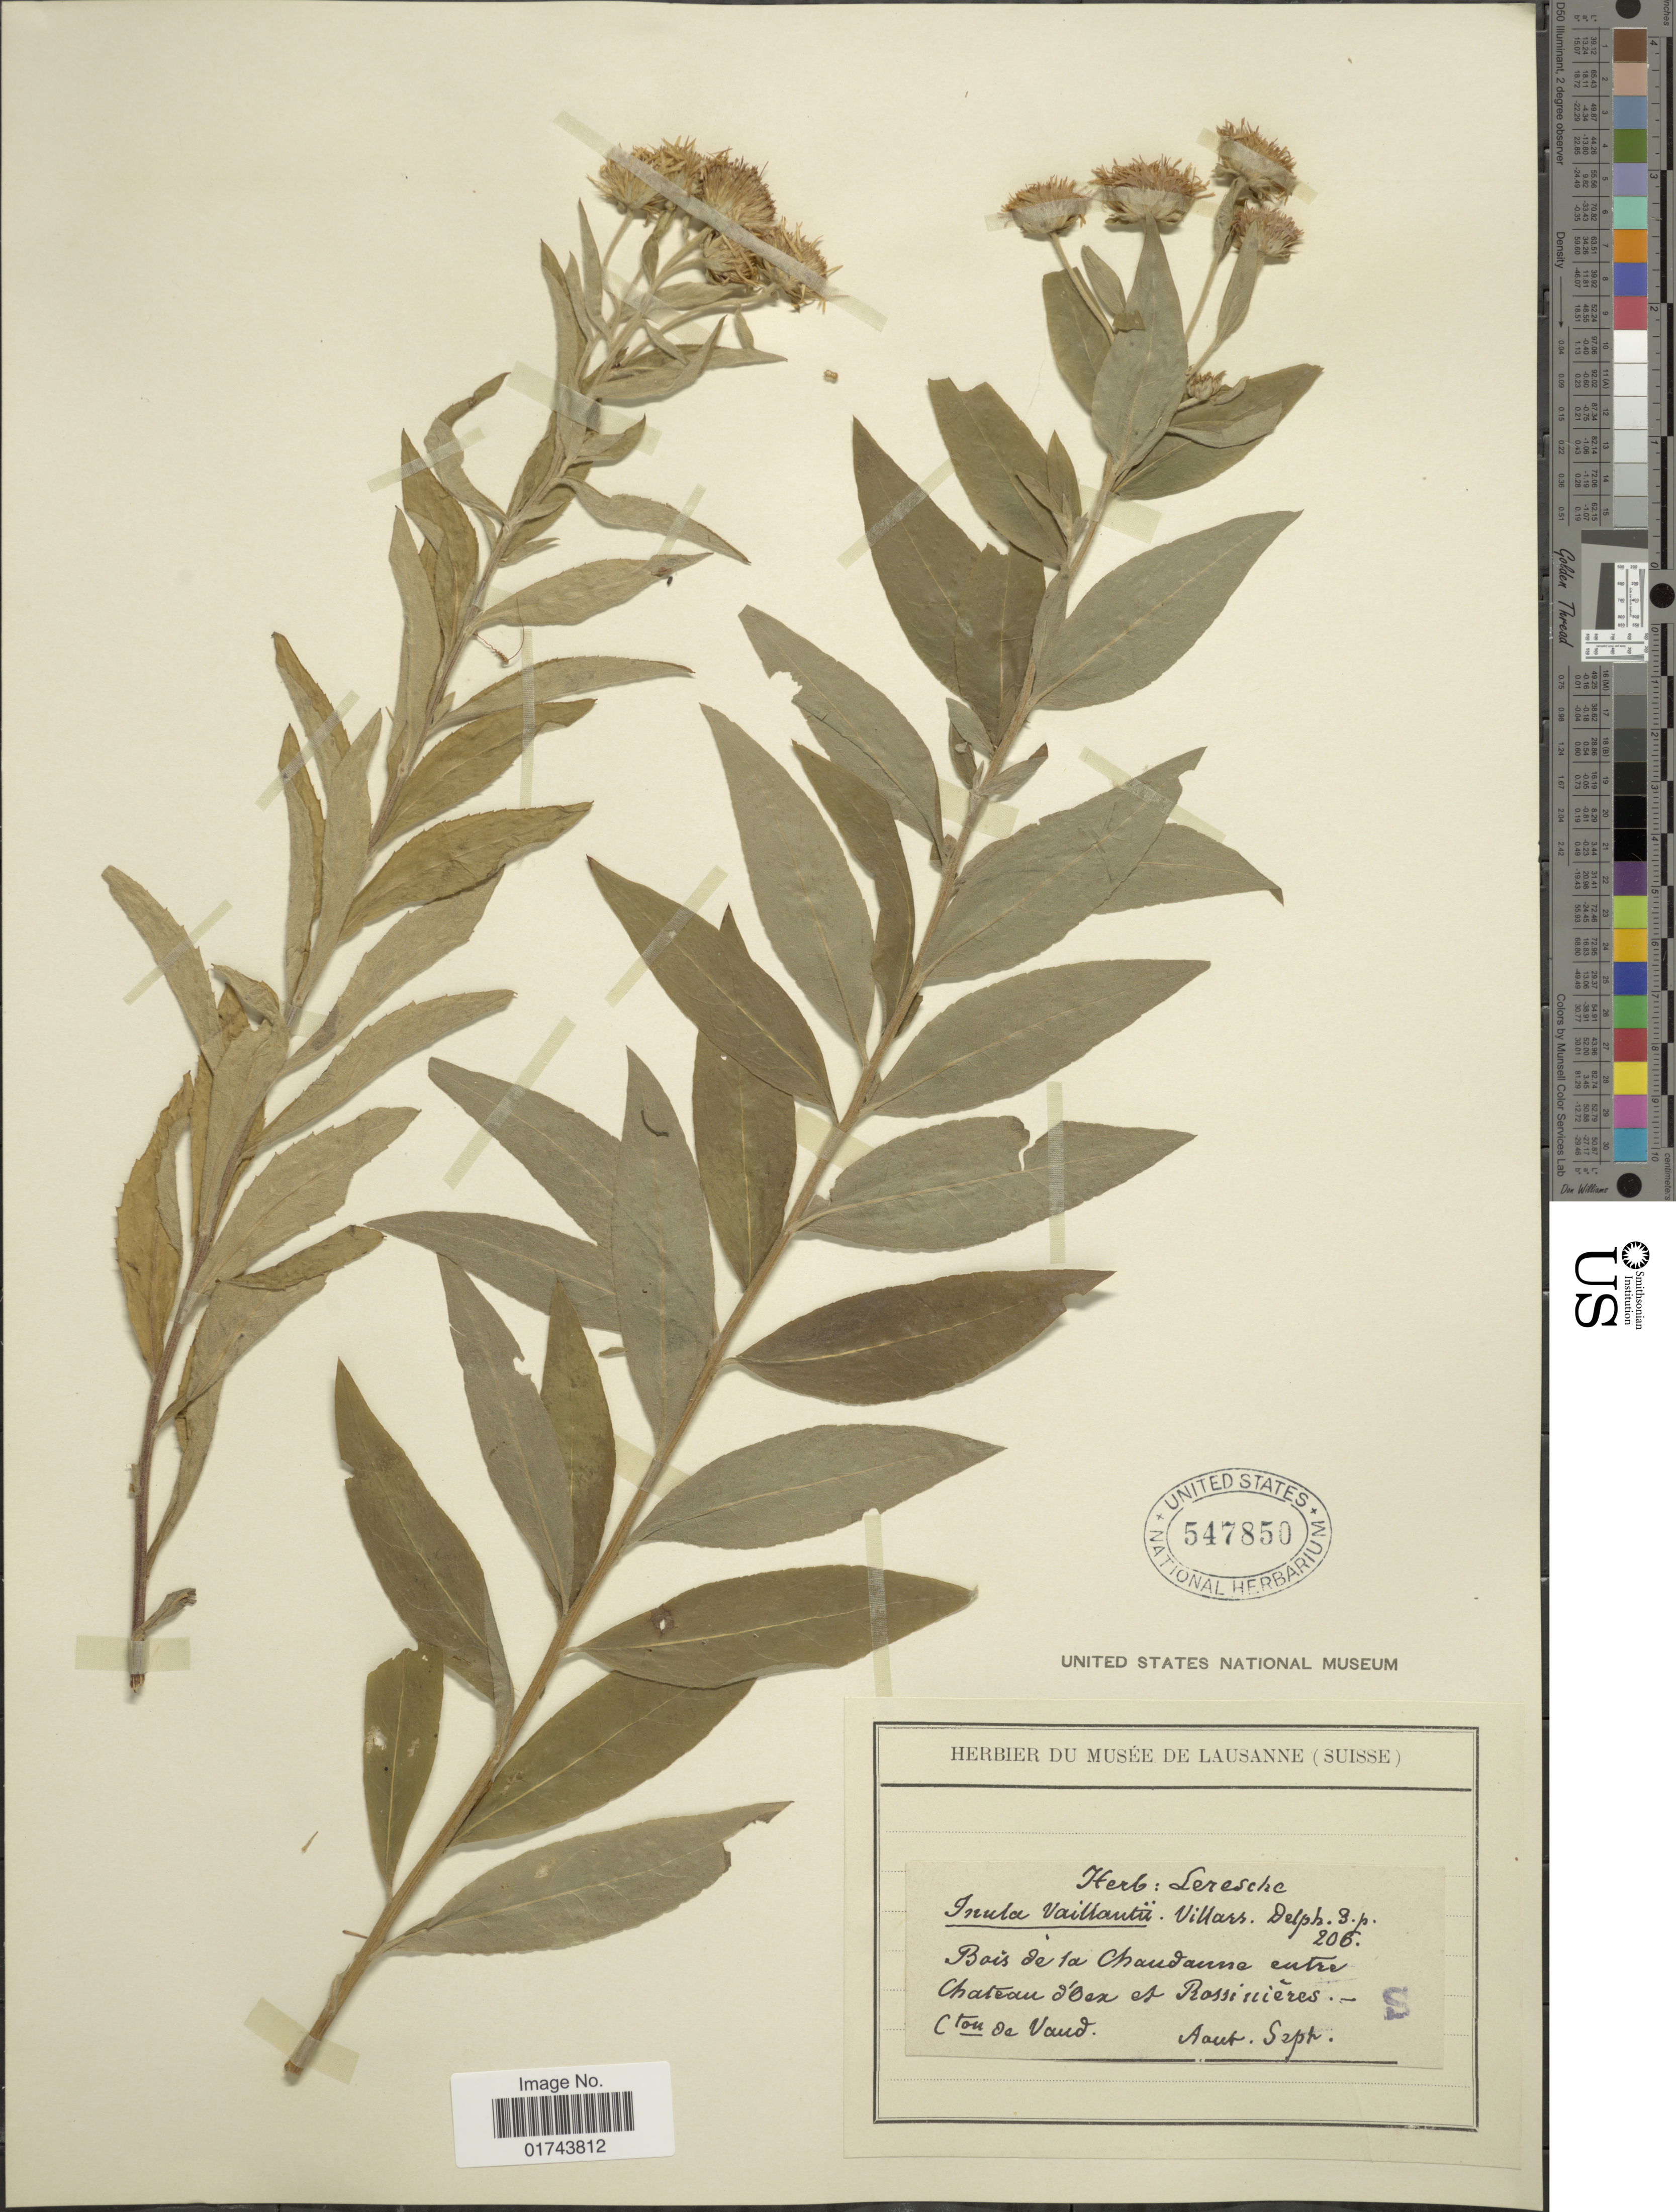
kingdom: Plantae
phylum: Tracheophyta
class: Magnoliopsida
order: Asterales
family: Asteraceae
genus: Inula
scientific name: Inula vaillantii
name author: Vill.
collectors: ex herb. Leresche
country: Switzerland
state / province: Vaud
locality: Bois de ta Chaudanne entre Chateau-d'Oex et Rossinière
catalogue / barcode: US 547850